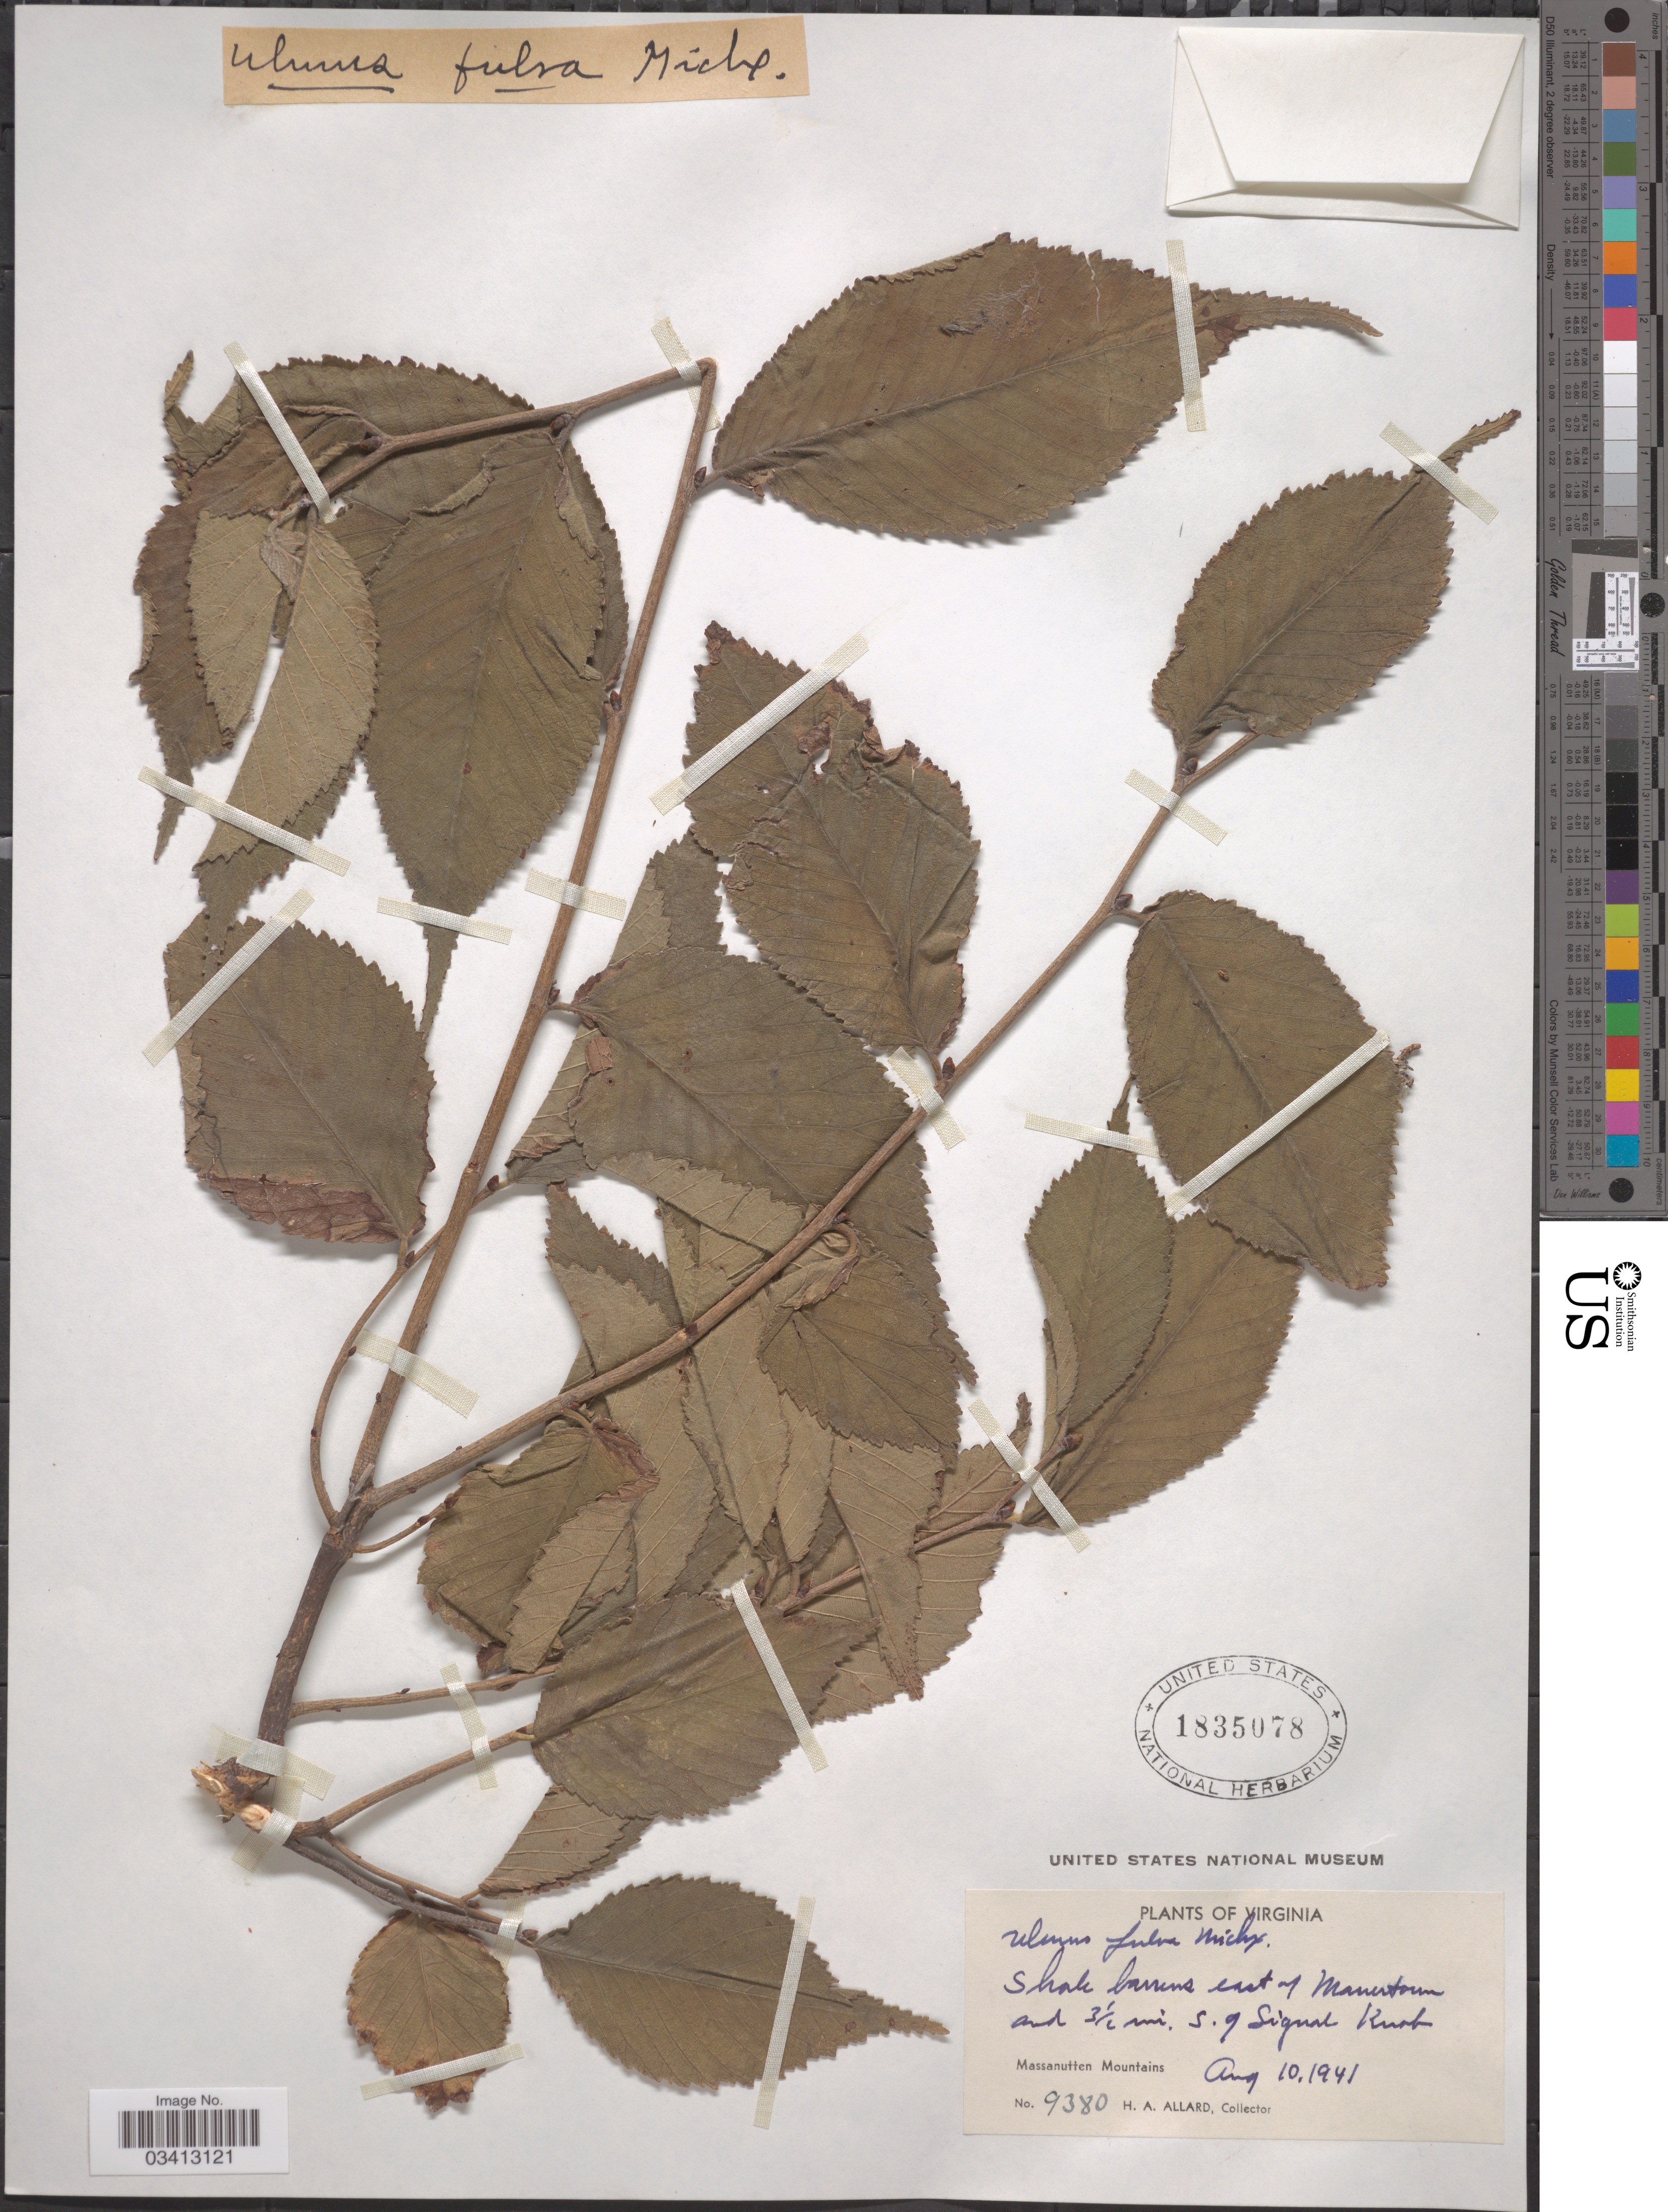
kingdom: Plantae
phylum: Tracheophyta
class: Magnoliopsida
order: Rosales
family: Ulmaceae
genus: Ulmus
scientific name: Ulmus rubra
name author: Muhl.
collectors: H. A. Allard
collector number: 9380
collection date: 1941-08-10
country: United States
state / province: Virginia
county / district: Shenandoah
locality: Shale barrens east of Maurertown and 3½ mi. S. of Signal Knob. Massanutten Mountains.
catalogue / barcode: US 1835078